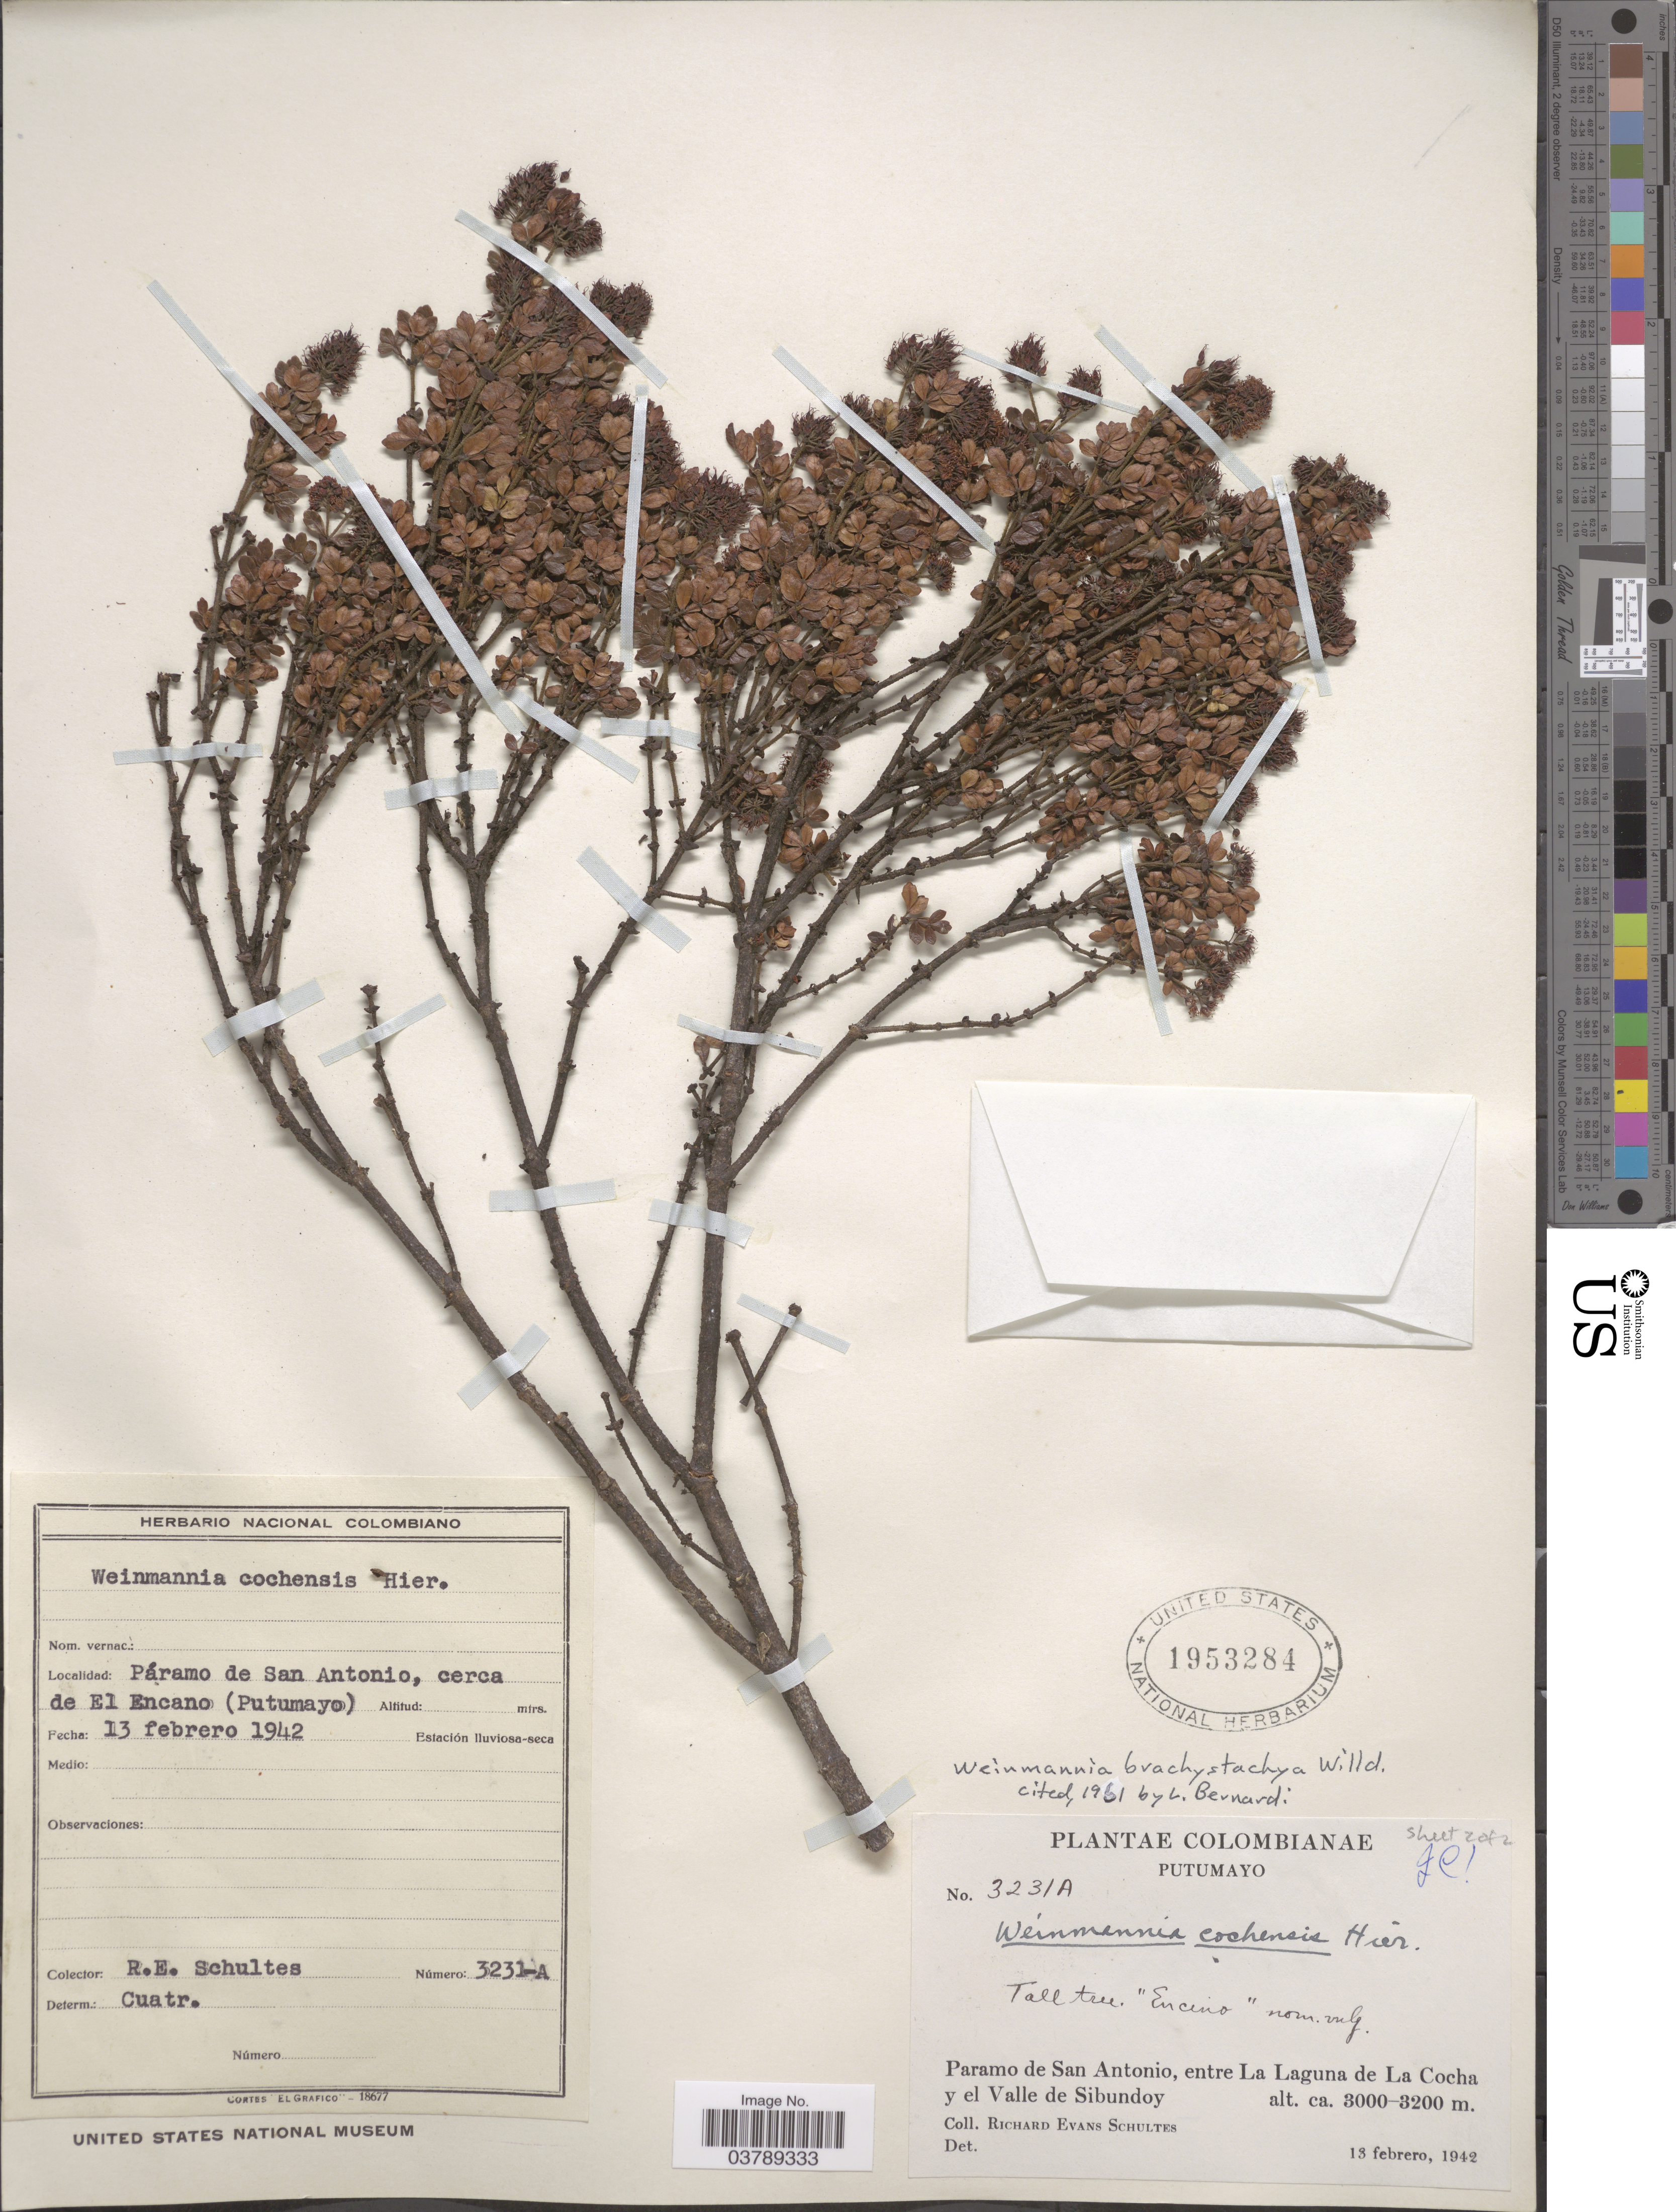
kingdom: Plantae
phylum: Tracheophyta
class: Magnoliopsida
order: Oxalidales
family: Cunoniaceae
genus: Weinmannia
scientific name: Weinmannia microphylla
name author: Kunth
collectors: R. E. Schultes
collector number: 3231A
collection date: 1942-02-13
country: Colombia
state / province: Putumayo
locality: Paramo de San Antonio, entre La Laguna de La Cocha y el Valle de Sibundoy.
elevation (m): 3000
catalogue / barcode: US 1953284